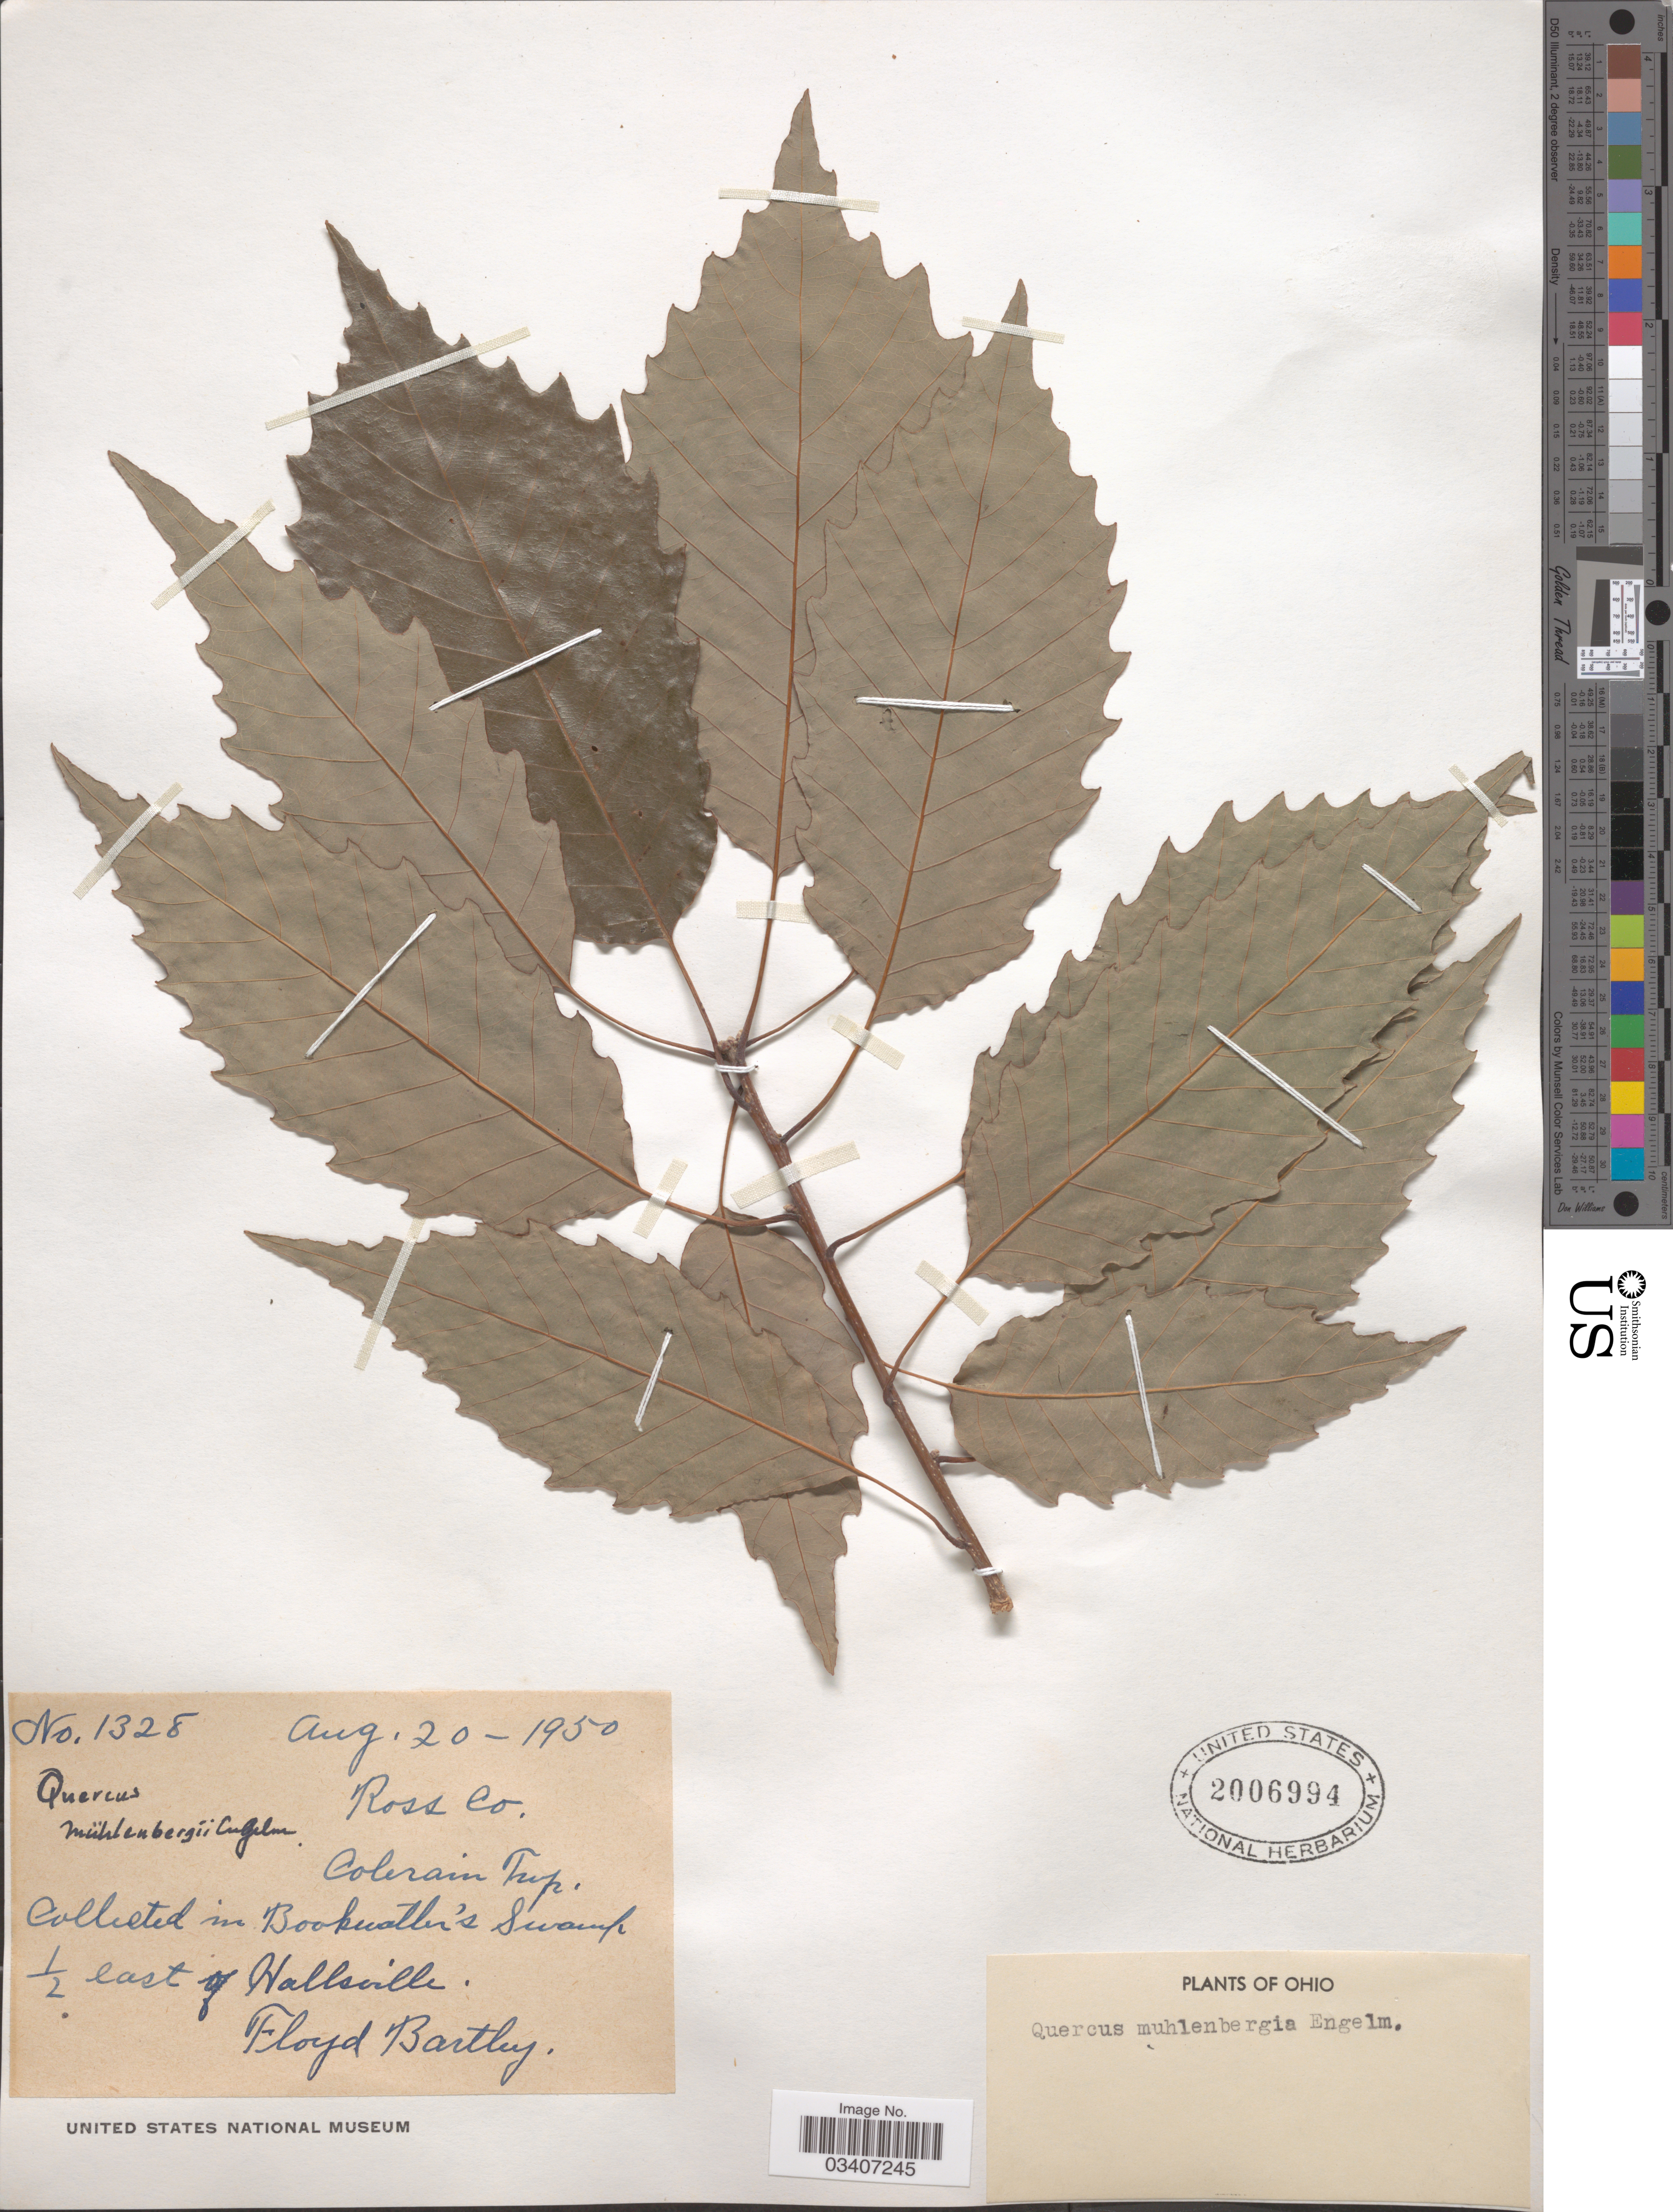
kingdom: Plantae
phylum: Tracheophyta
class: Magnoliopsida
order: Fagales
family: Fagaceae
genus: Quercus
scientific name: Quercus muehlenbergii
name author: Engelm.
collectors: F. Bartley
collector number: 1328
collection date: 1950-08-20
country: United States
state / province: Ohio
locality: Ross Co. Colerain Twp. In Bookwalter's swamp ½ east of Hallsville.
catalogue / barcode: US 2006994